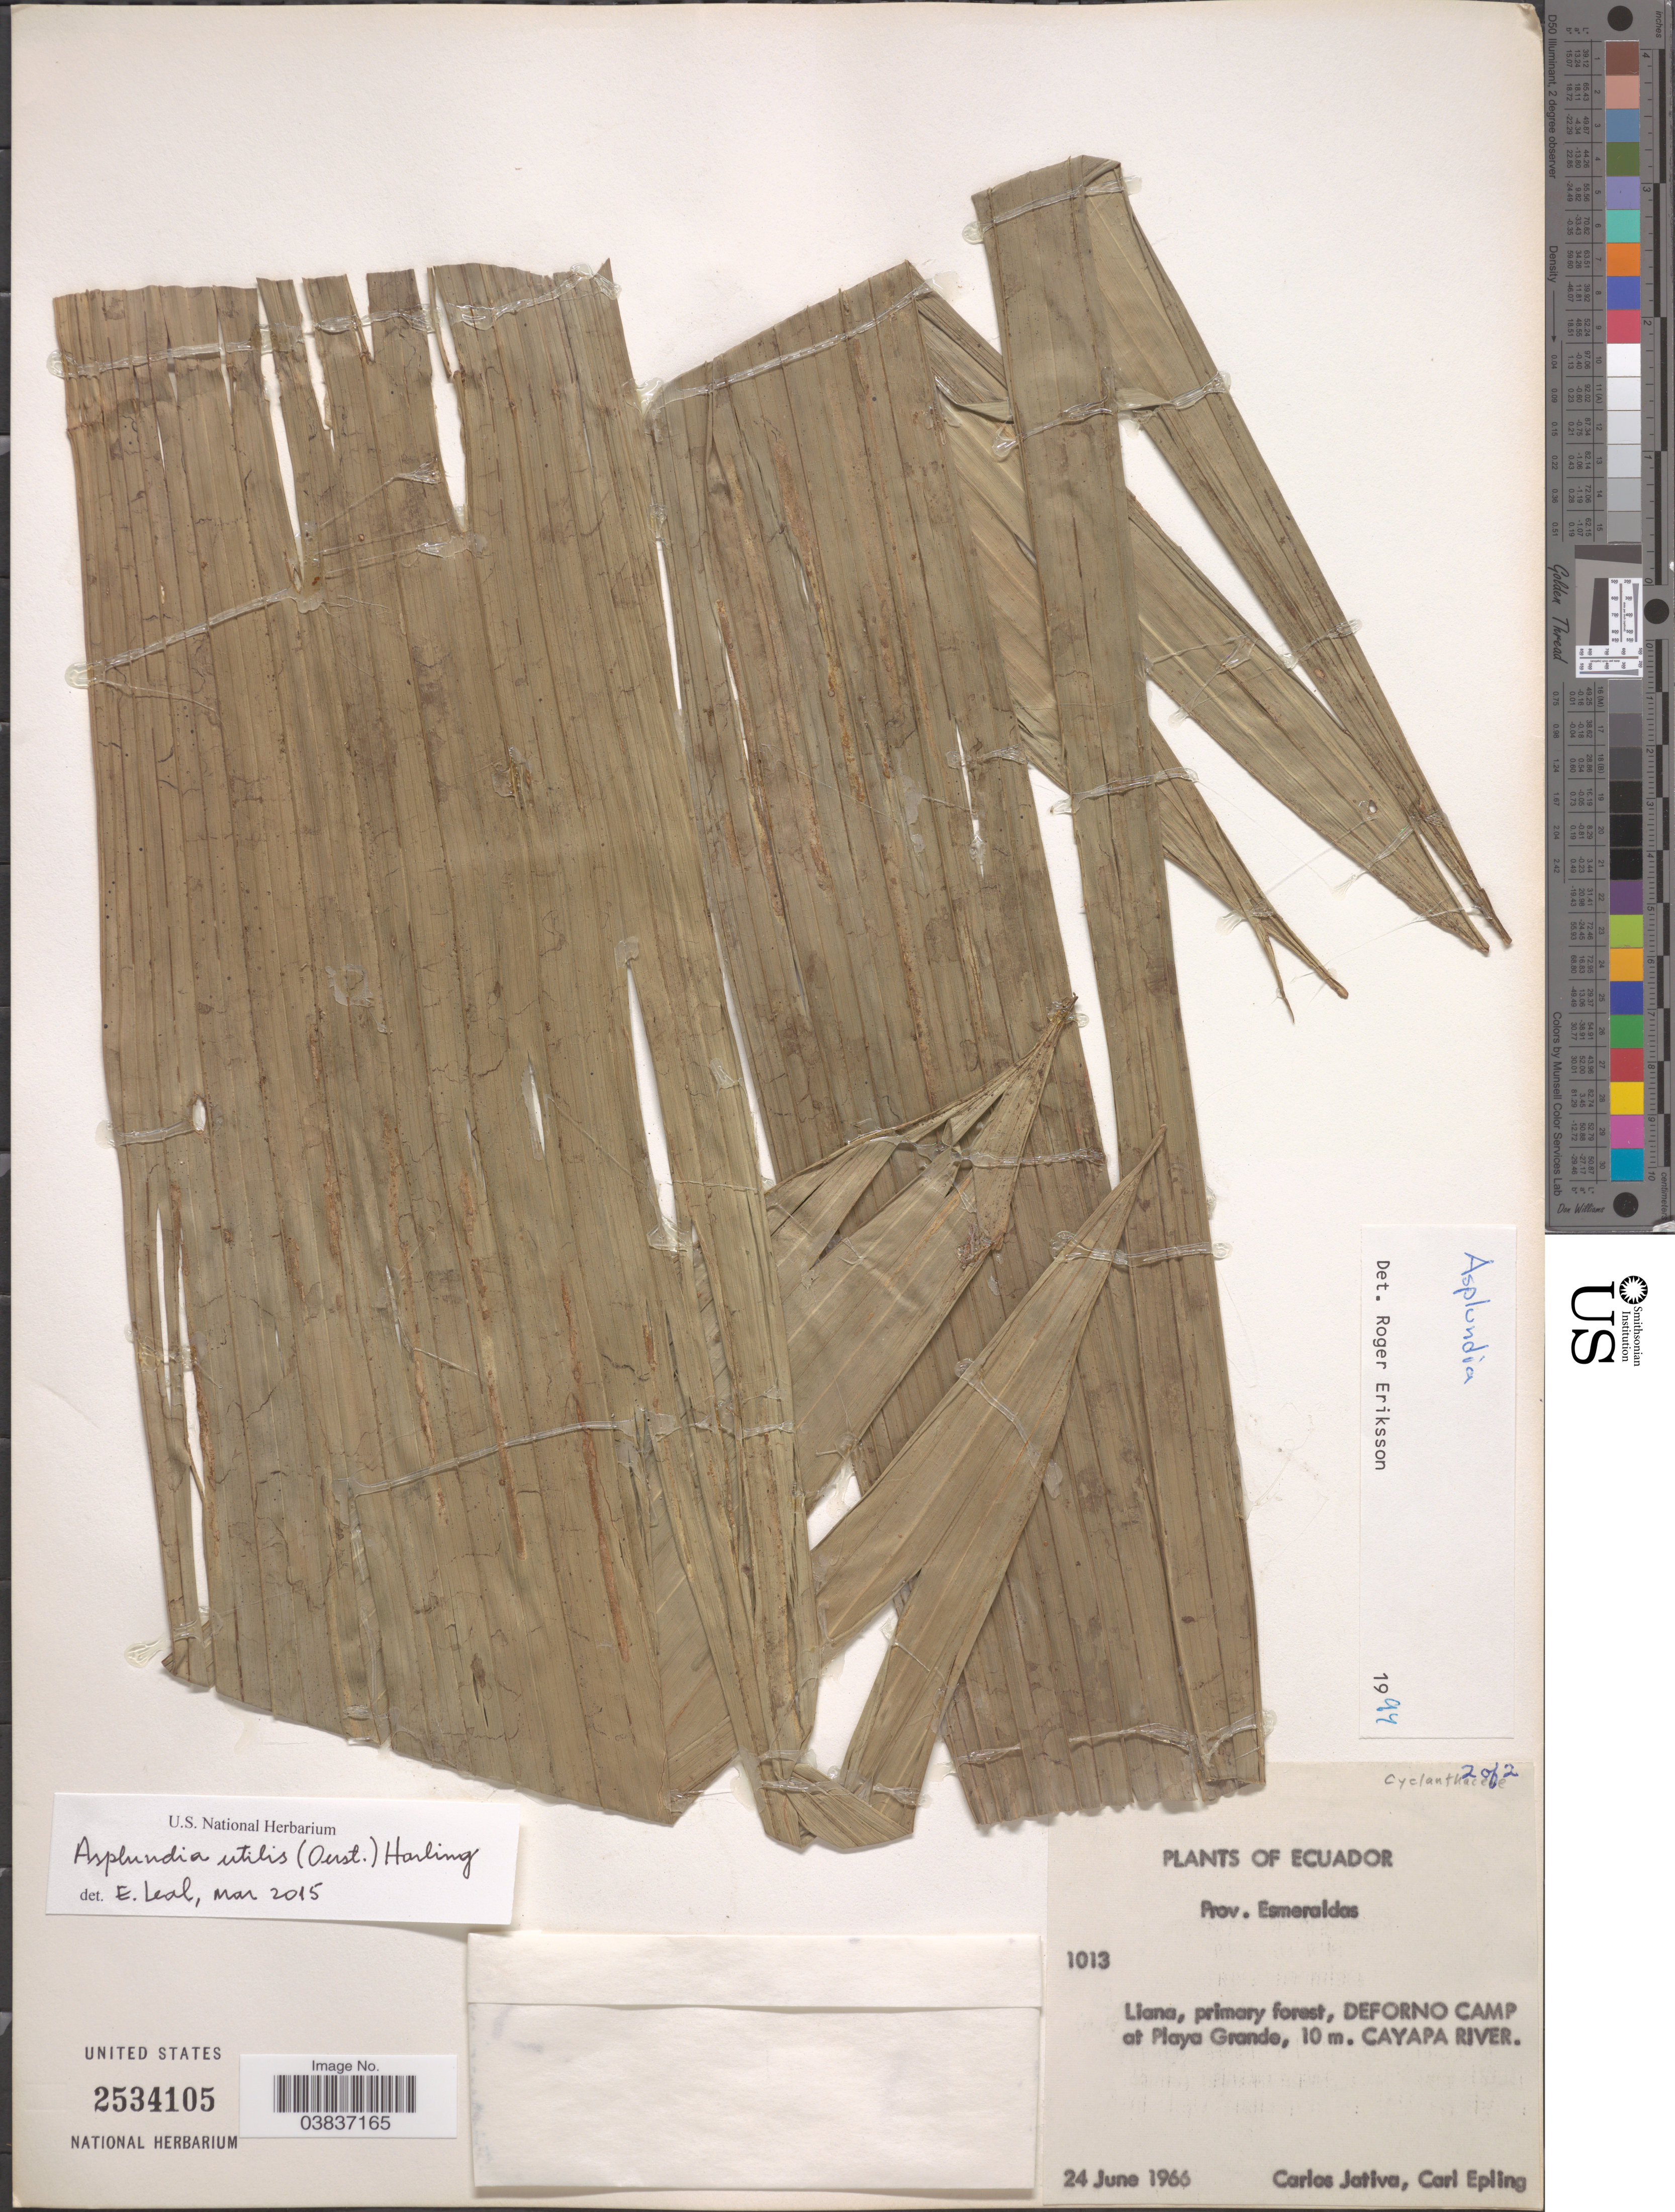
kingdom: Plantae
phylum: Tracheophyta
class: Liliopsida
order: Pandanales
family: Cyclanthaceae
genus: Asplundia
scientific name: Asplundia utilis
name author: (Oerst.) Harling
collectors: C. D. Játiva & C. C. Epling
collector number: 1013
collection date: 1966-06-24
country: Ecuador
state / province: Esmeraldas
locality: Deforno Camp at Playa Grande, Cayapa River.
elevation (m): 10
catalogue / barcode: US 2534105